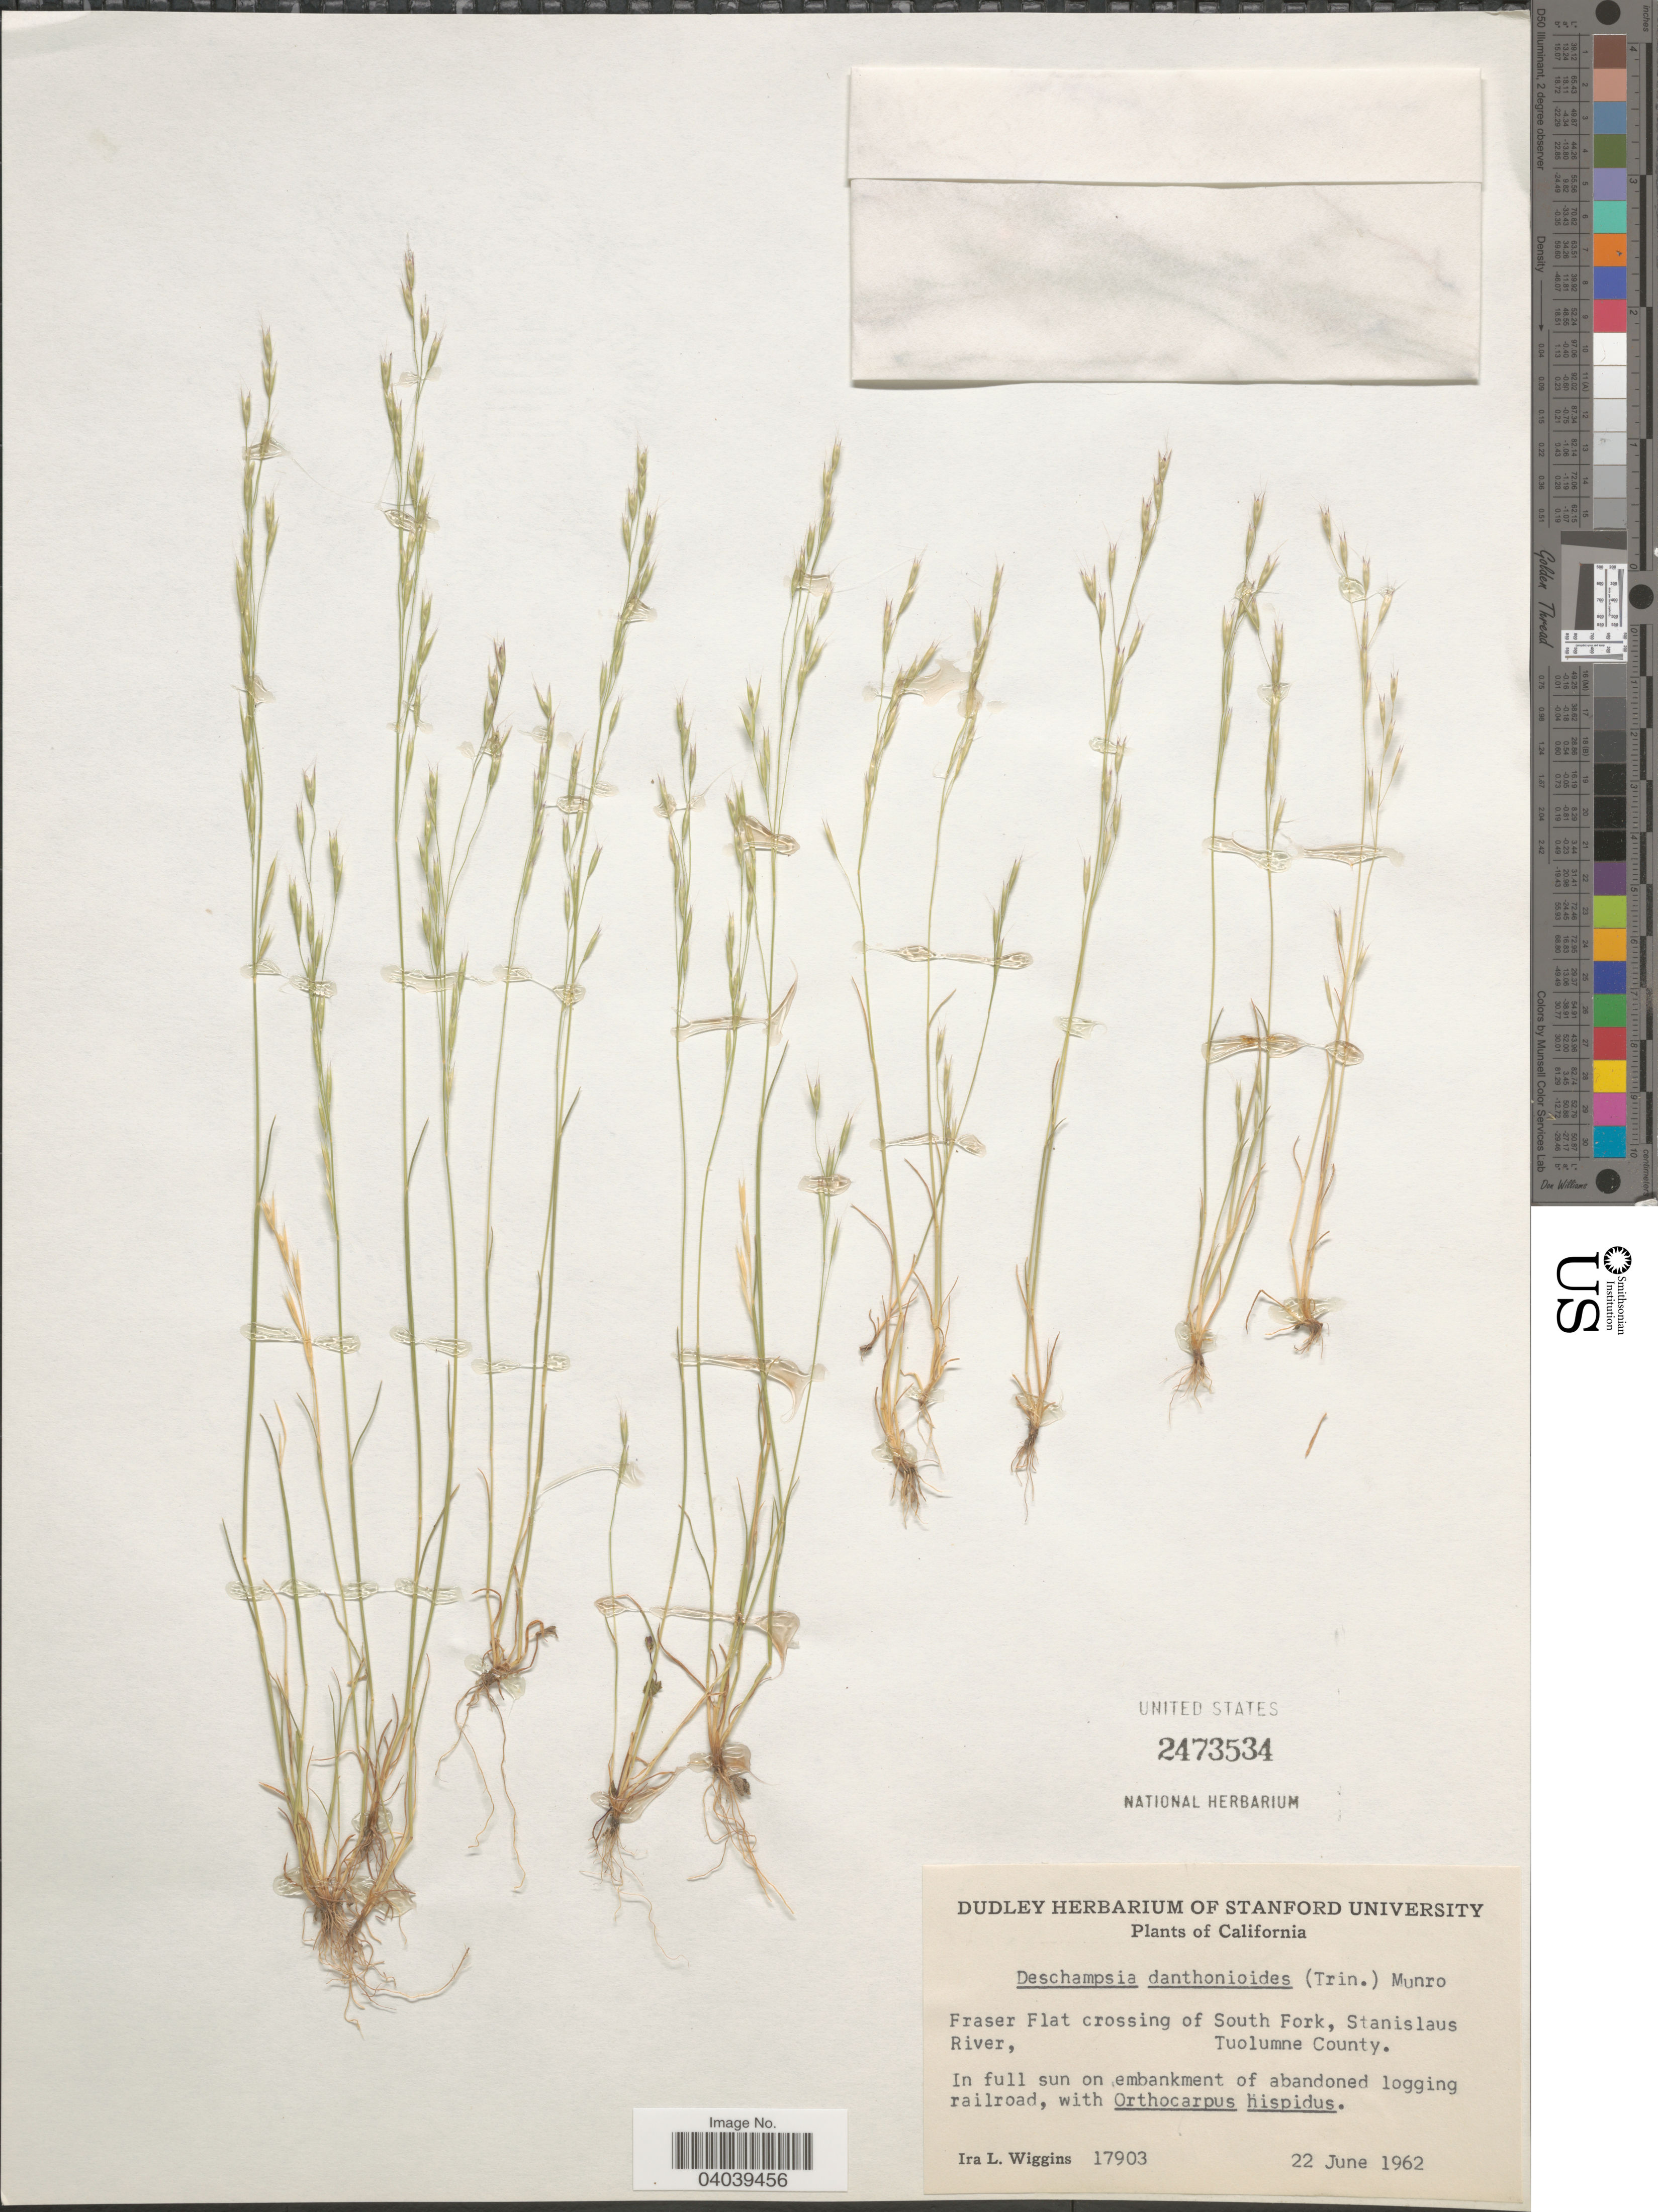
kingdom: Plantae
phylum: Tracheophyta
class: Liliopsida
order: Poales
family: Poaceae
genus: Deschampsia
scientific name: Deschampsia danthonioides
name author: (Trin.) Munro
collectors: I. L. Wiggins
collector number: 17903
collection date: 1962-06-22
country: United States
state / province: California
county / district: Tuolumne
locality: Fraser Flat crossing of South Fork, Stanislaus River, Tuolumne County.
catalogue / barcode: US 2473534